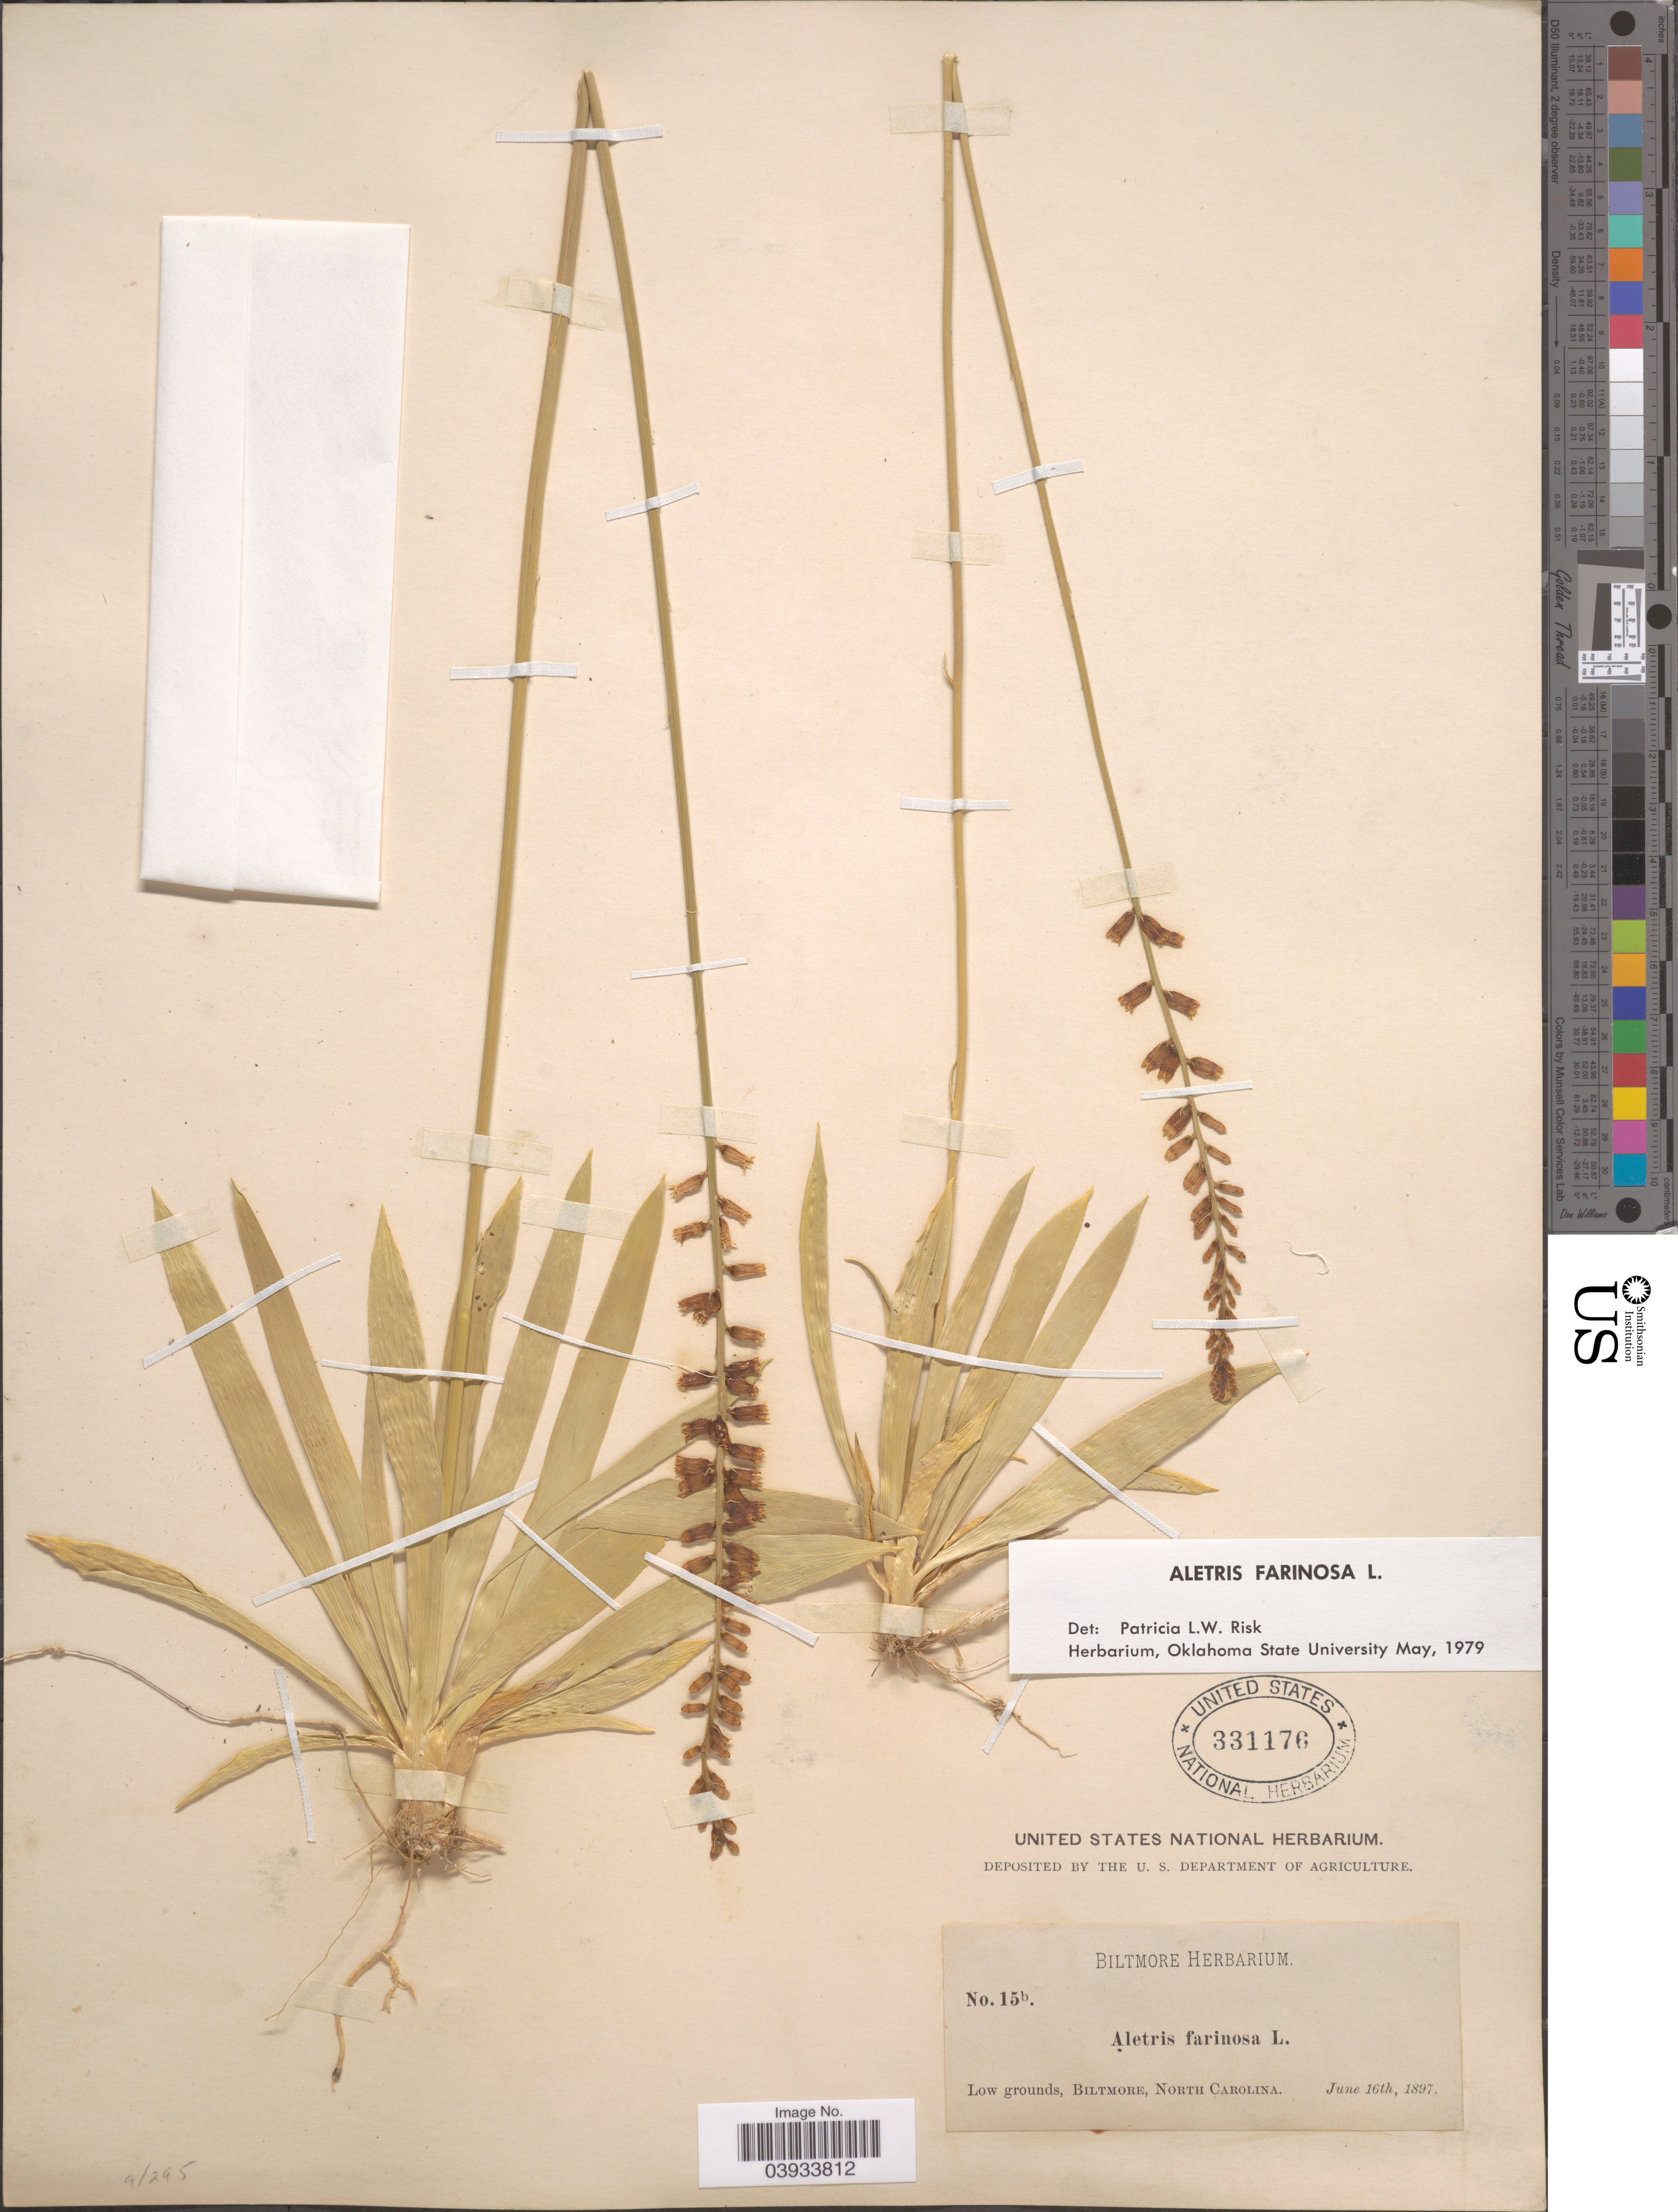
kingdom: Plantae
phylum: Tracheophyta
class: Liliopsida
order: Dioscoreales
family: Nartheciaceae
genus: Aletris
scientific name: Aletris farinosa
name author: L.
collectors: ex herb. Biltmore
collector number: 15b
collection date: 1897-06-16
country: United States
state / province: North Carolina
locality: Biltmore.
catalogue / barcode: US 331176